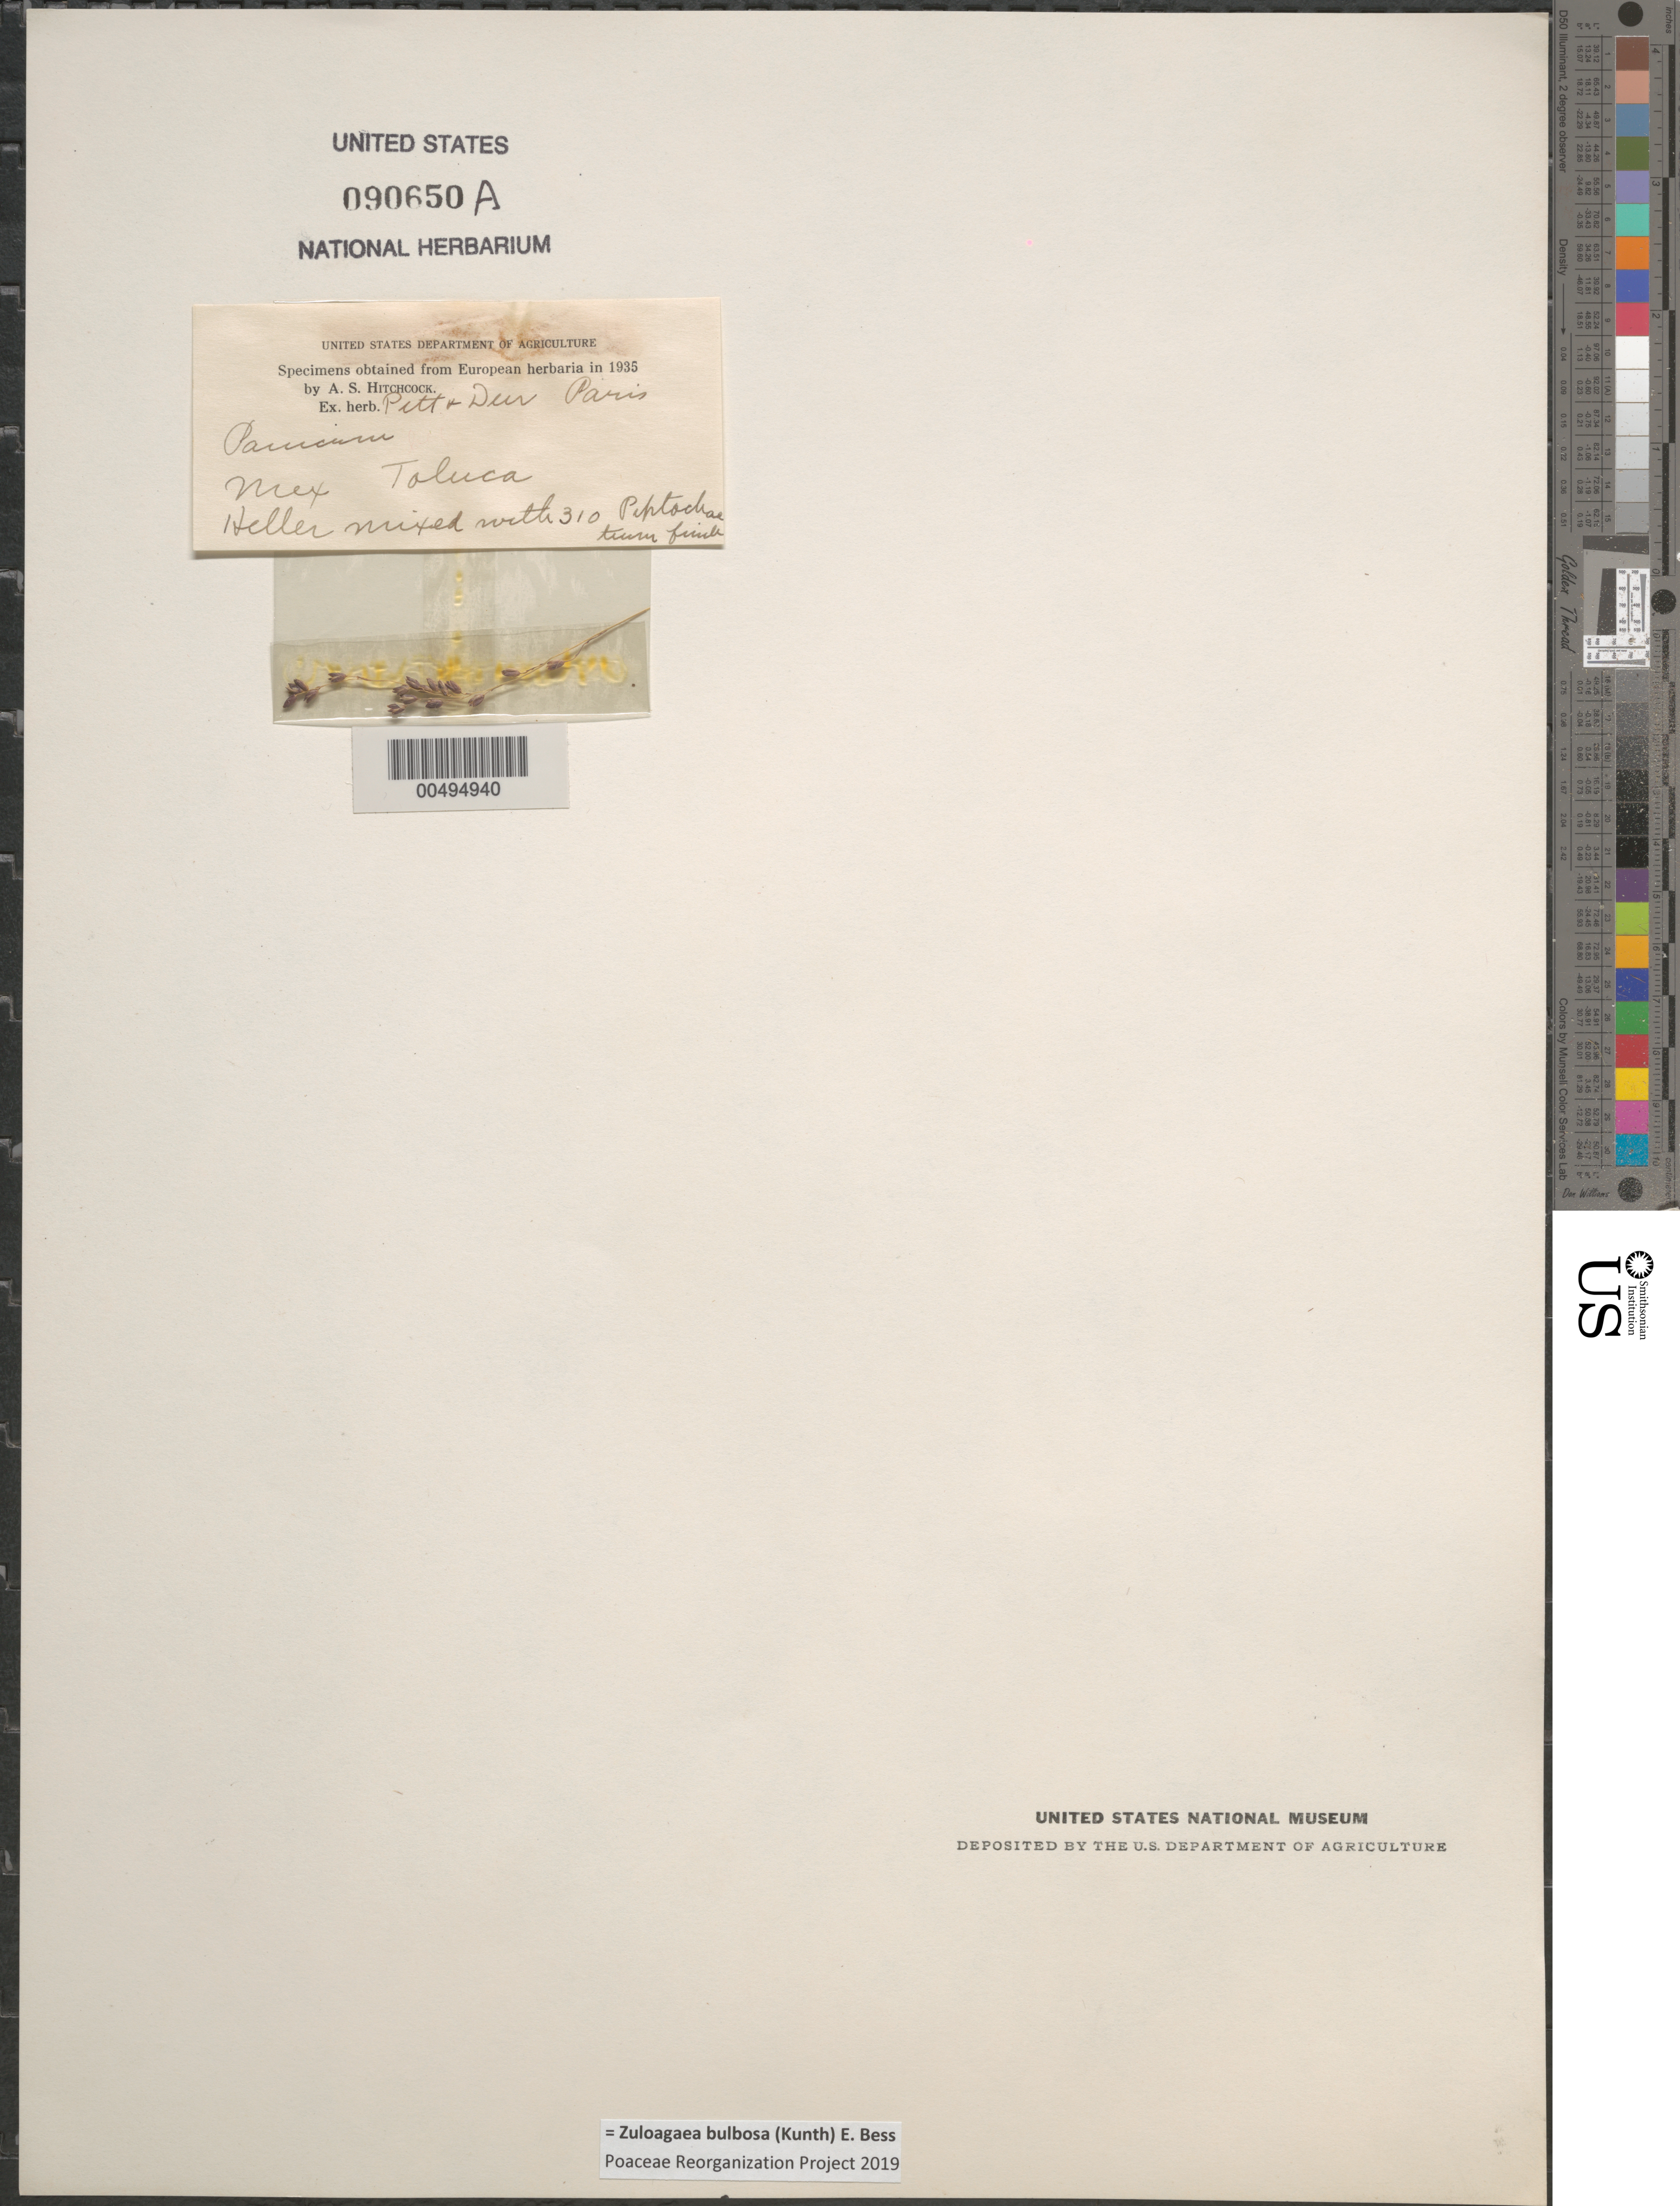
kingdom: Plantae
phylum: Tracheophyta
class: Liliopsida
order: Poales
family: Poaceae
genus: Panicum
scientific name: Panicum bulbosum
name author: Kunth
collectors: -- Heller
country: Mexico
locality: Toluca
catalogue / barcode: US 90650A